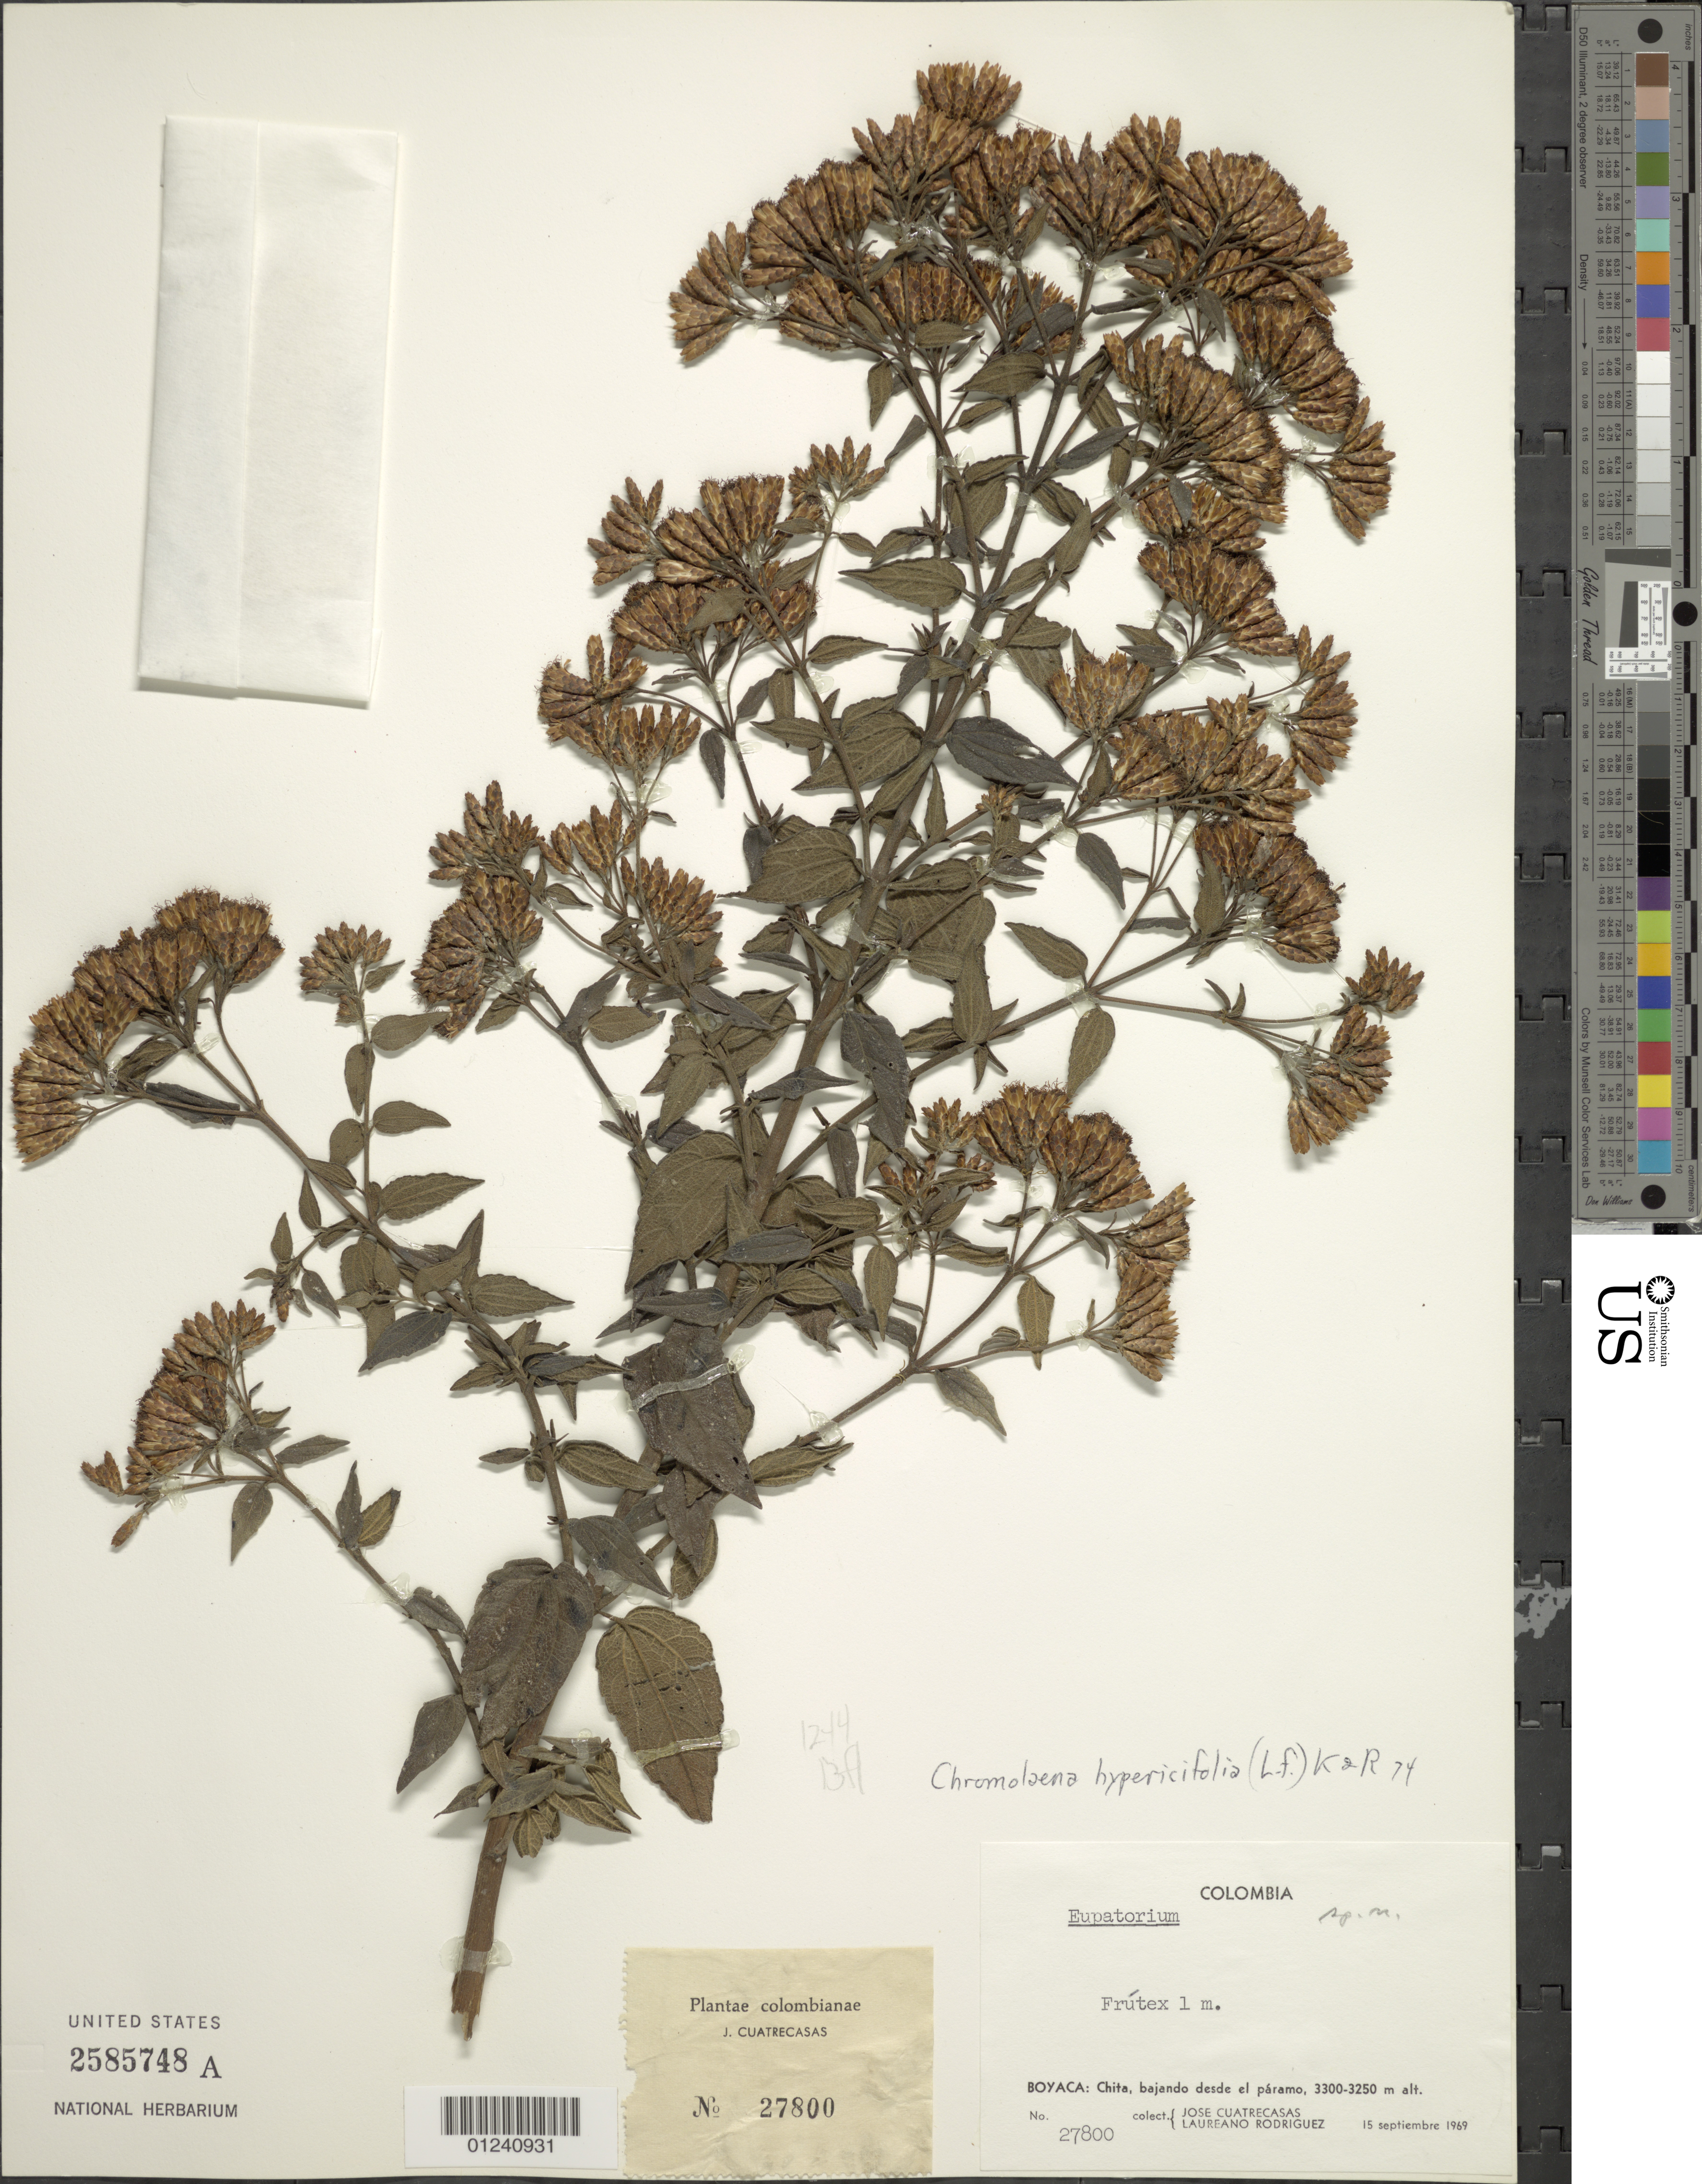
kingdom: Plantae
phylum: Tracheophyta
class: Magnoliopsida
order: Asterales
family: Asteraceae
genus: Chromolaena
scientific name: Chromolaena bullata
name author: (Klatt) R.M. King & H. Rob.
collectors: J. Cuatrecasas & L. Rodriguez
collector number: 27800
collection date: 1969-09-15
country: Colombia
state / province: Boyacá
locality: Chita, bajando desde el paramo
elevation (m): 3250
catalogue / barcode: US 2585748A